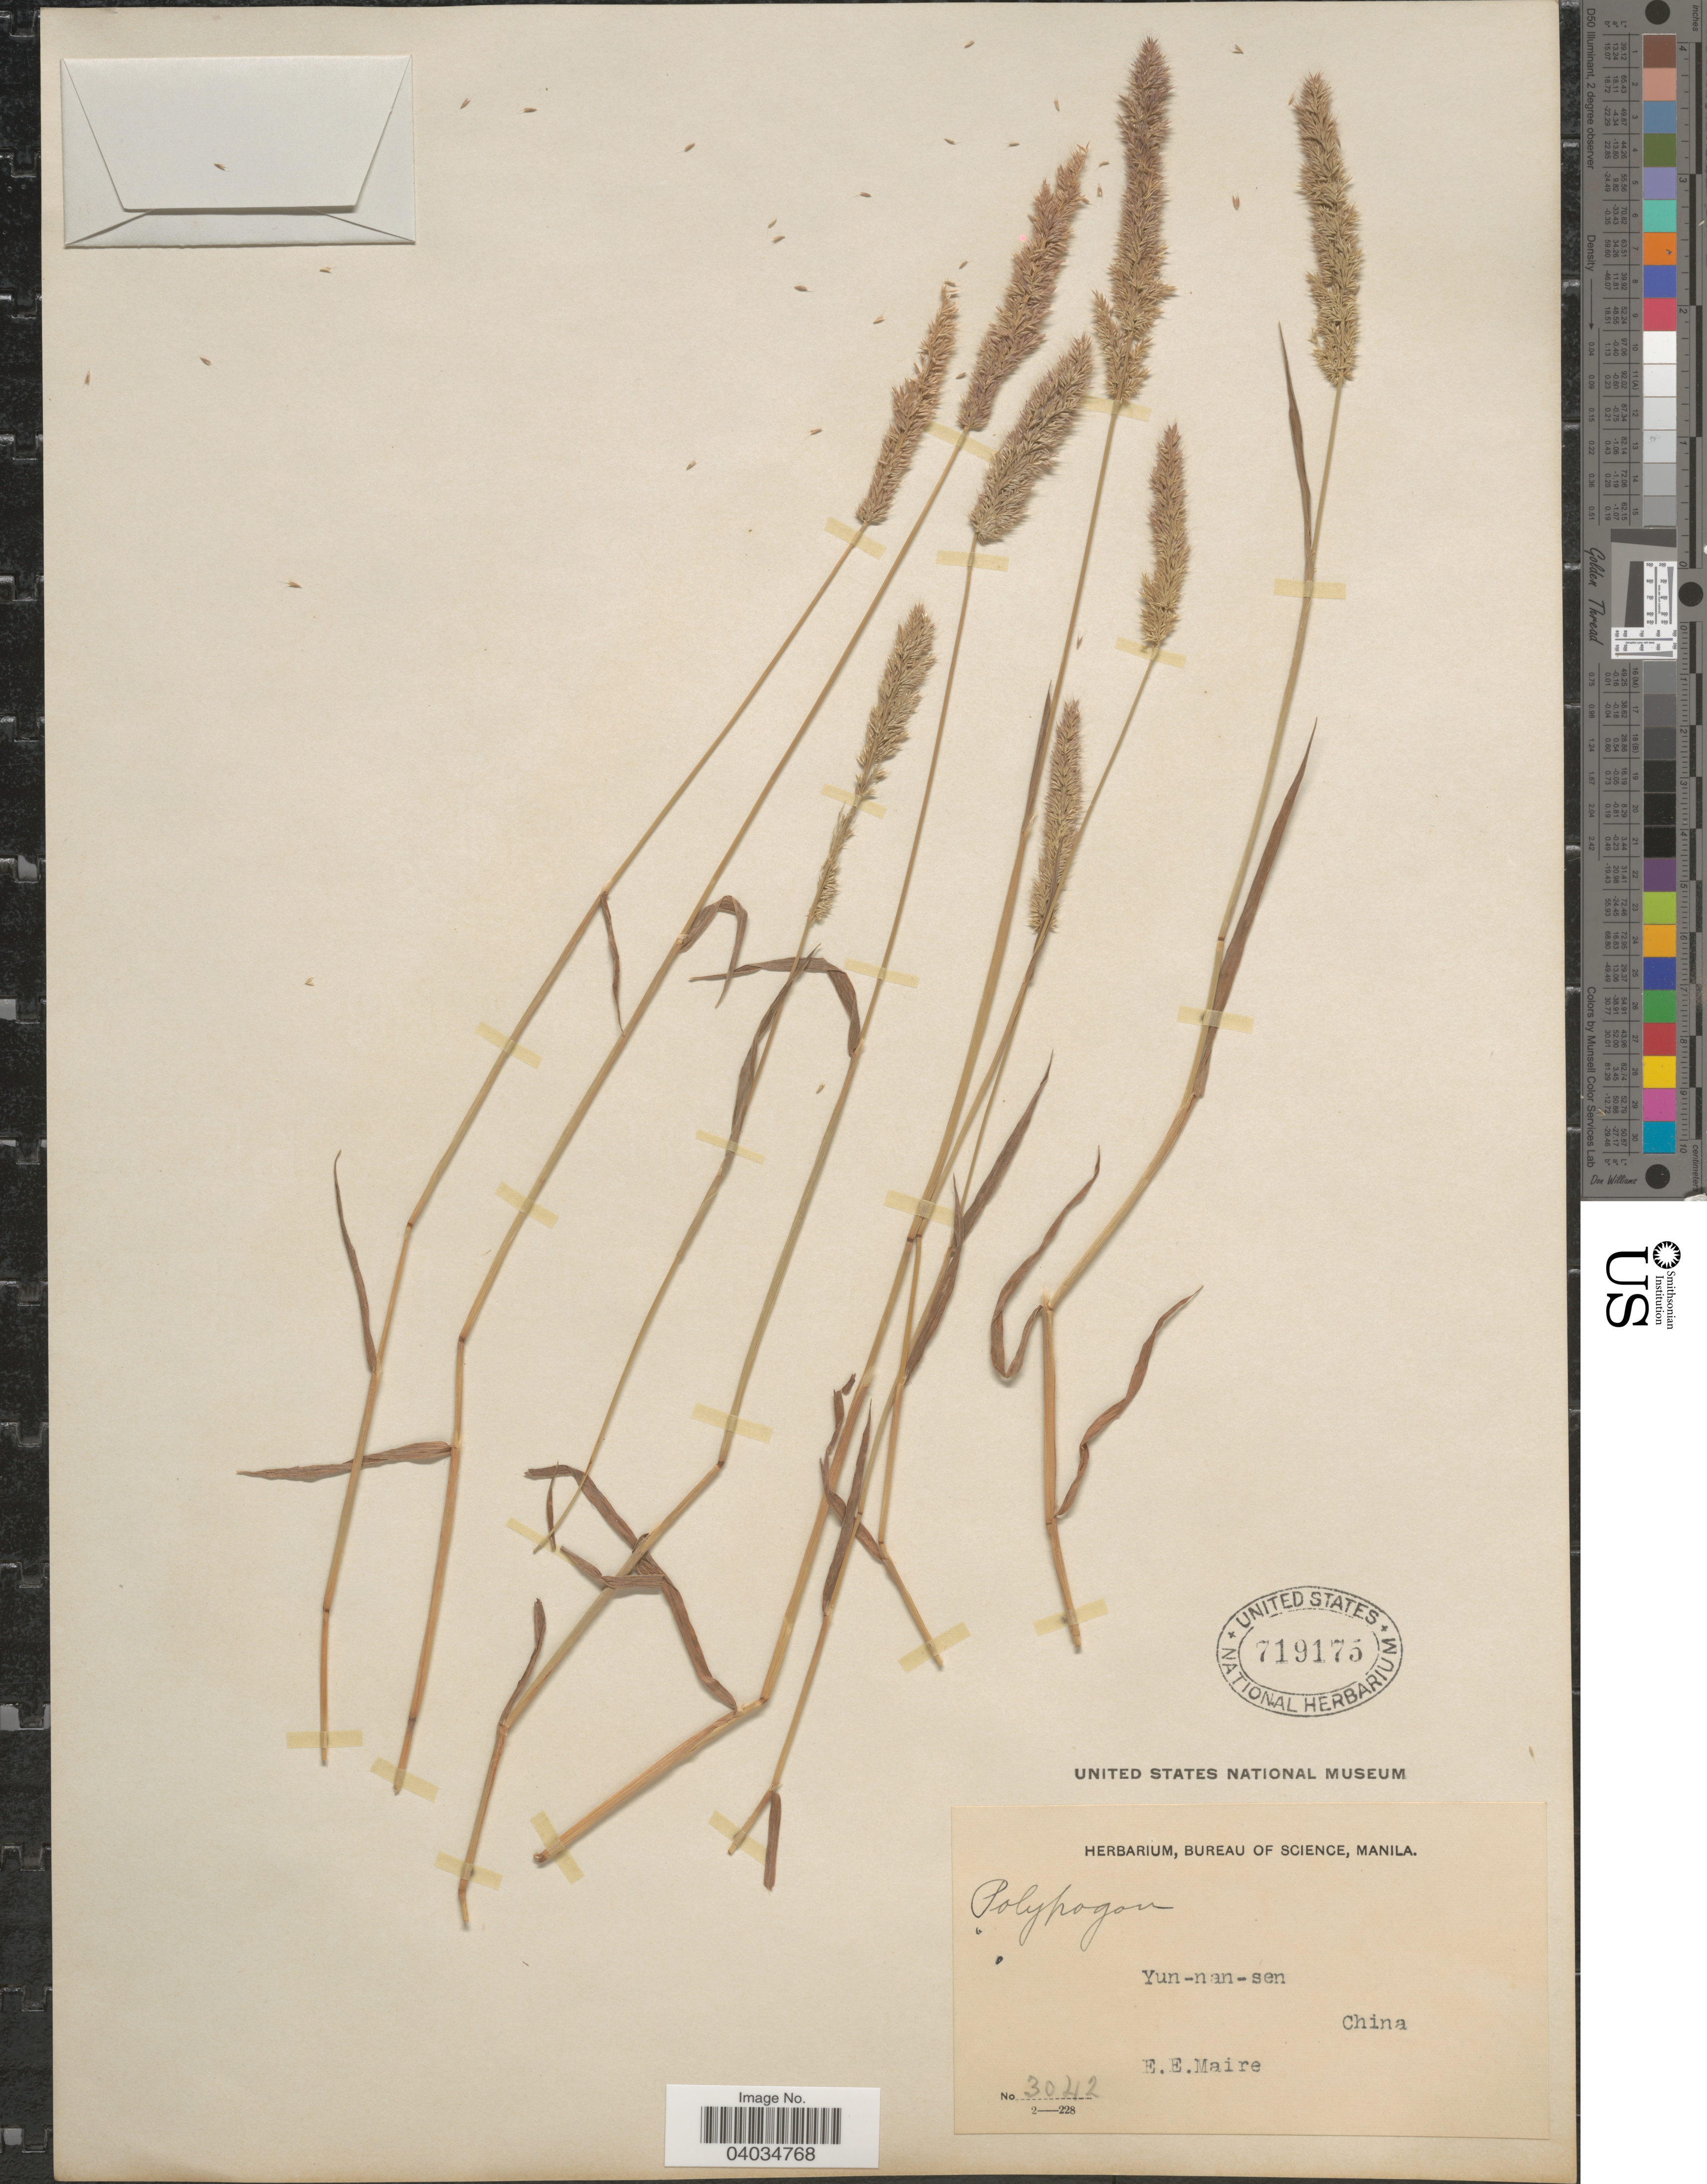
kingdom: Plantae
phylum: Tracheophyta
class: Liliopsida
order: Poales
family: Poaceae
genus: Polypogon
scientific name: Polypogon sp.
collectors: E. E. Maire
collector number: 3042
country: China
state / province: Yunnan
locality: Yun-nan-sen.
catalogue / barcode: US 719175